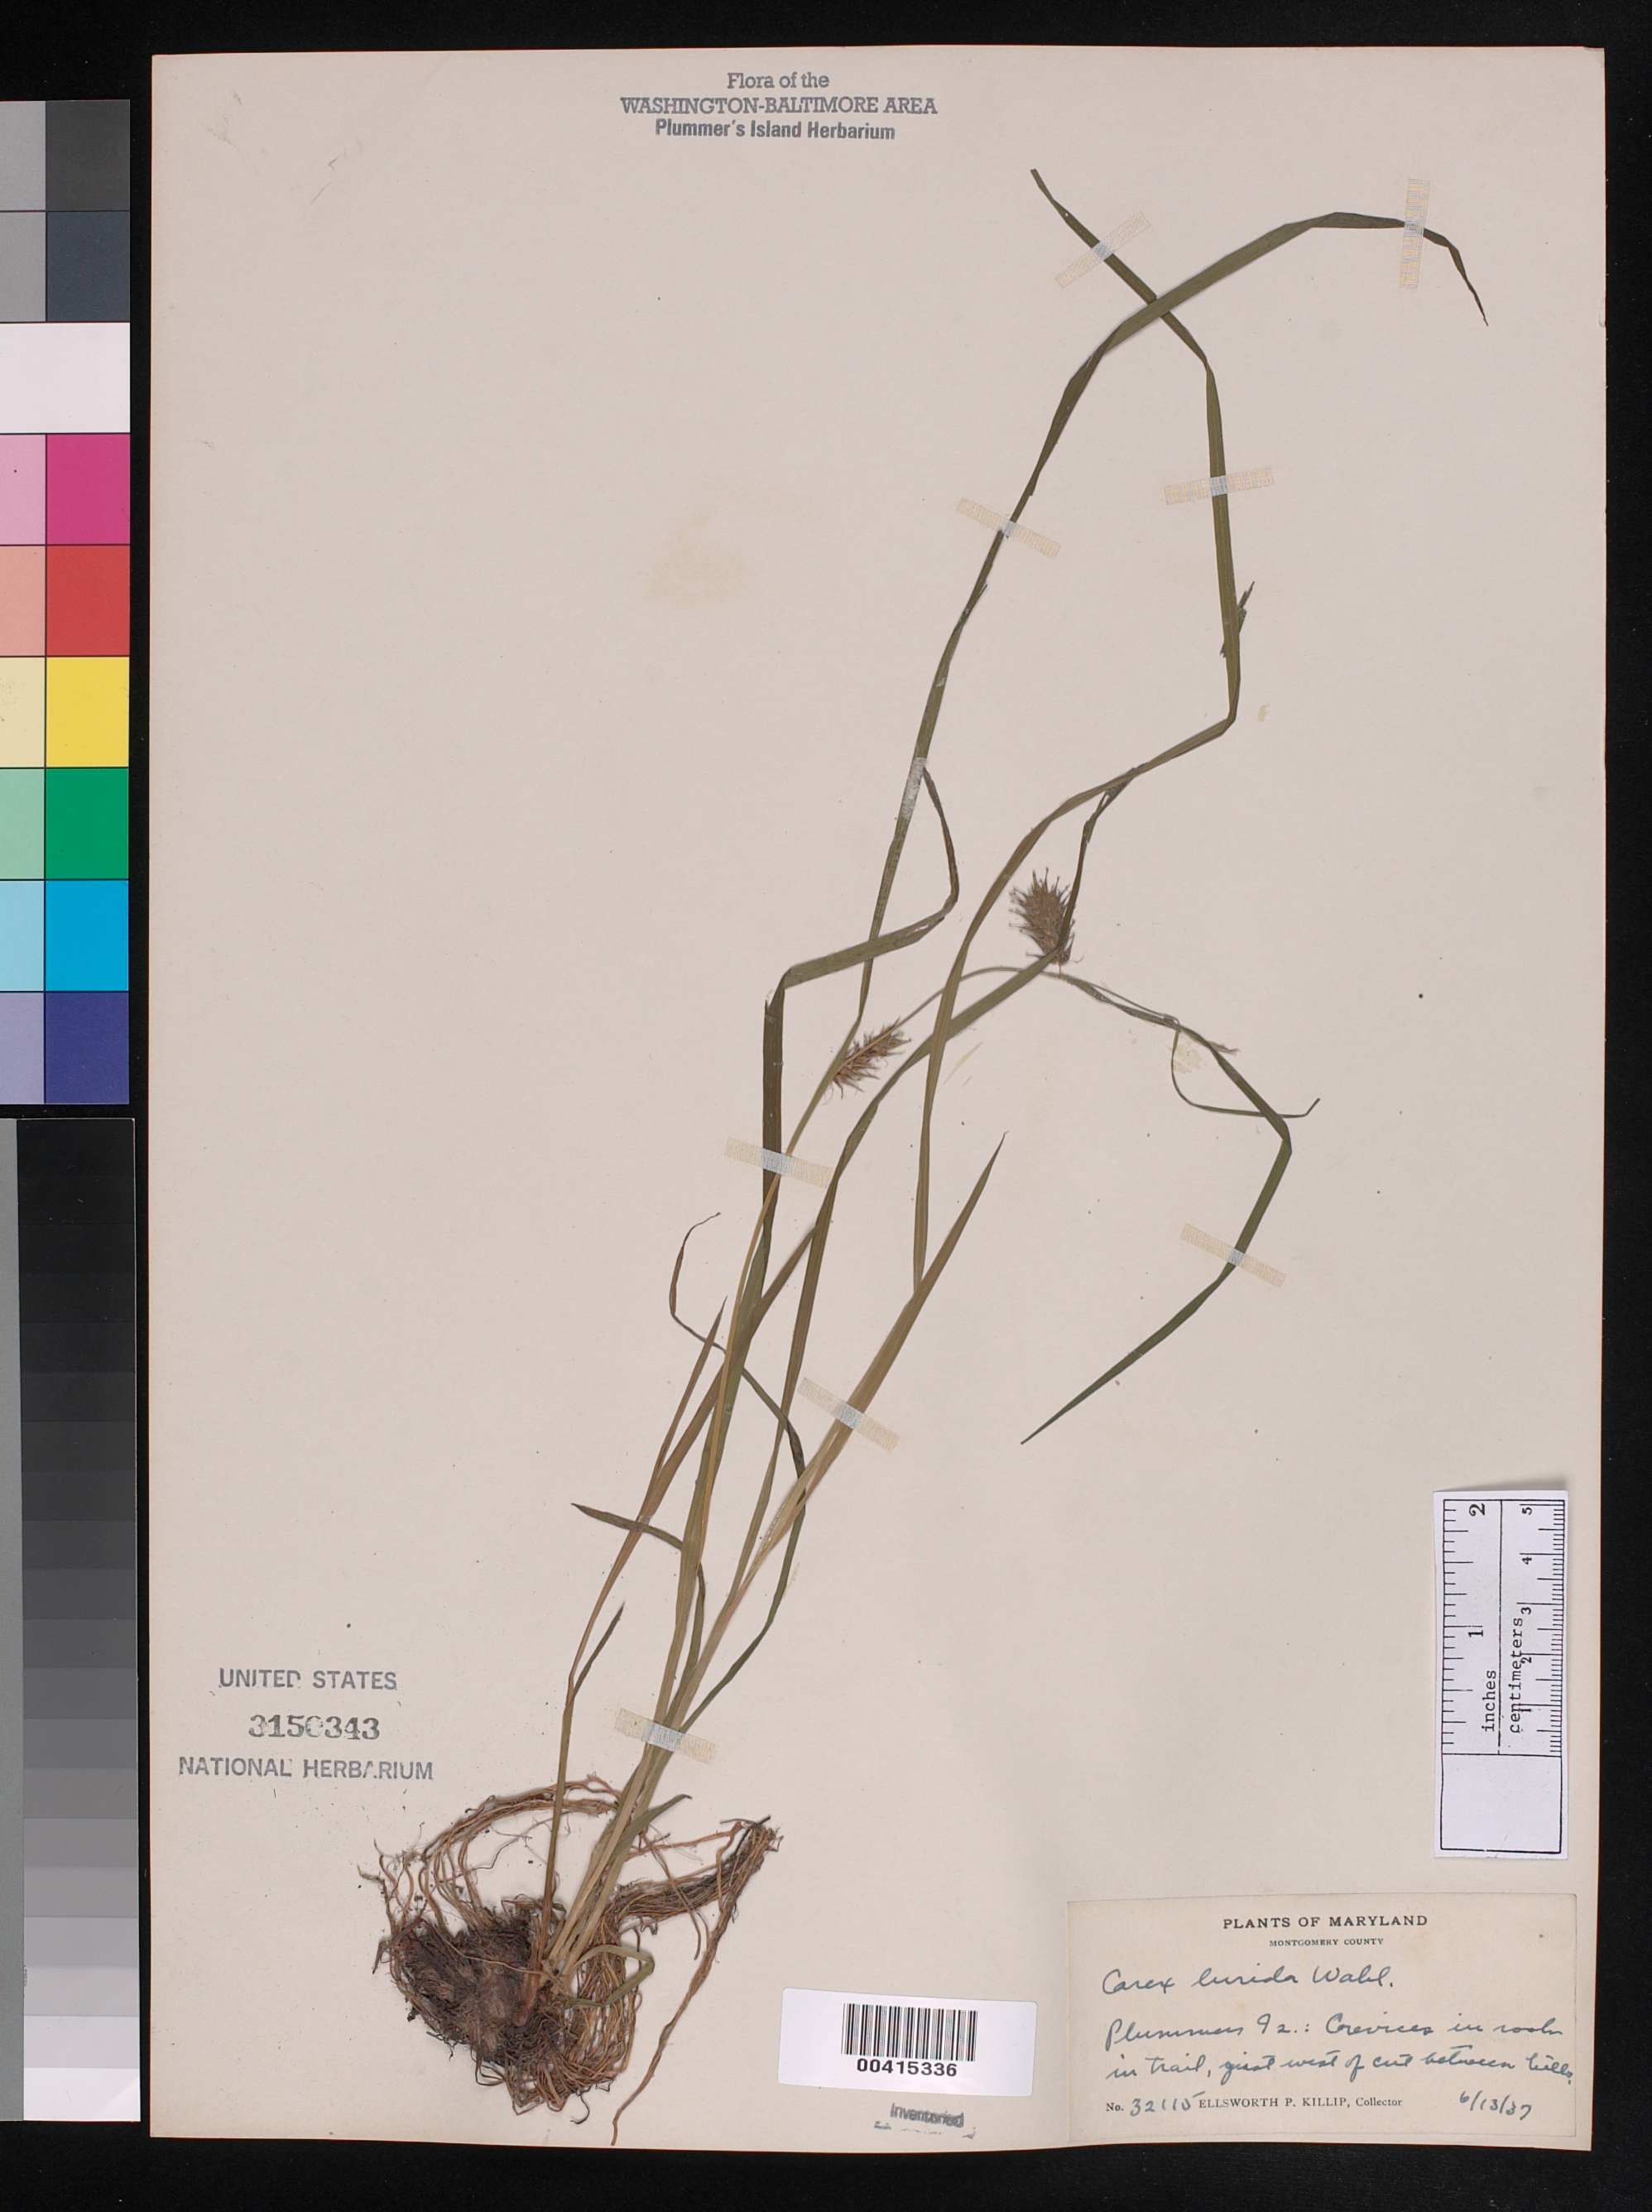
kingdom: Plantae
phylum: Tracheophyta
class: Liliopsida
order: Poales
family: Cyperaceae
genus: Carex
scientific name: Carex lurida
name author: Wahlenb.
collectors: E. P. Killip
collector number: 32115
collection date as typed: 13 Jun 1937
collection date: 1937-06-13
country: United States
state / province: Maryland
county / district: Montgomery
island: Plummers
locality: Plummer's Island; trail just west of cut between Hills Plummers Island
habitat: Crevices in rocks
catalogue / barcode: US 3150343